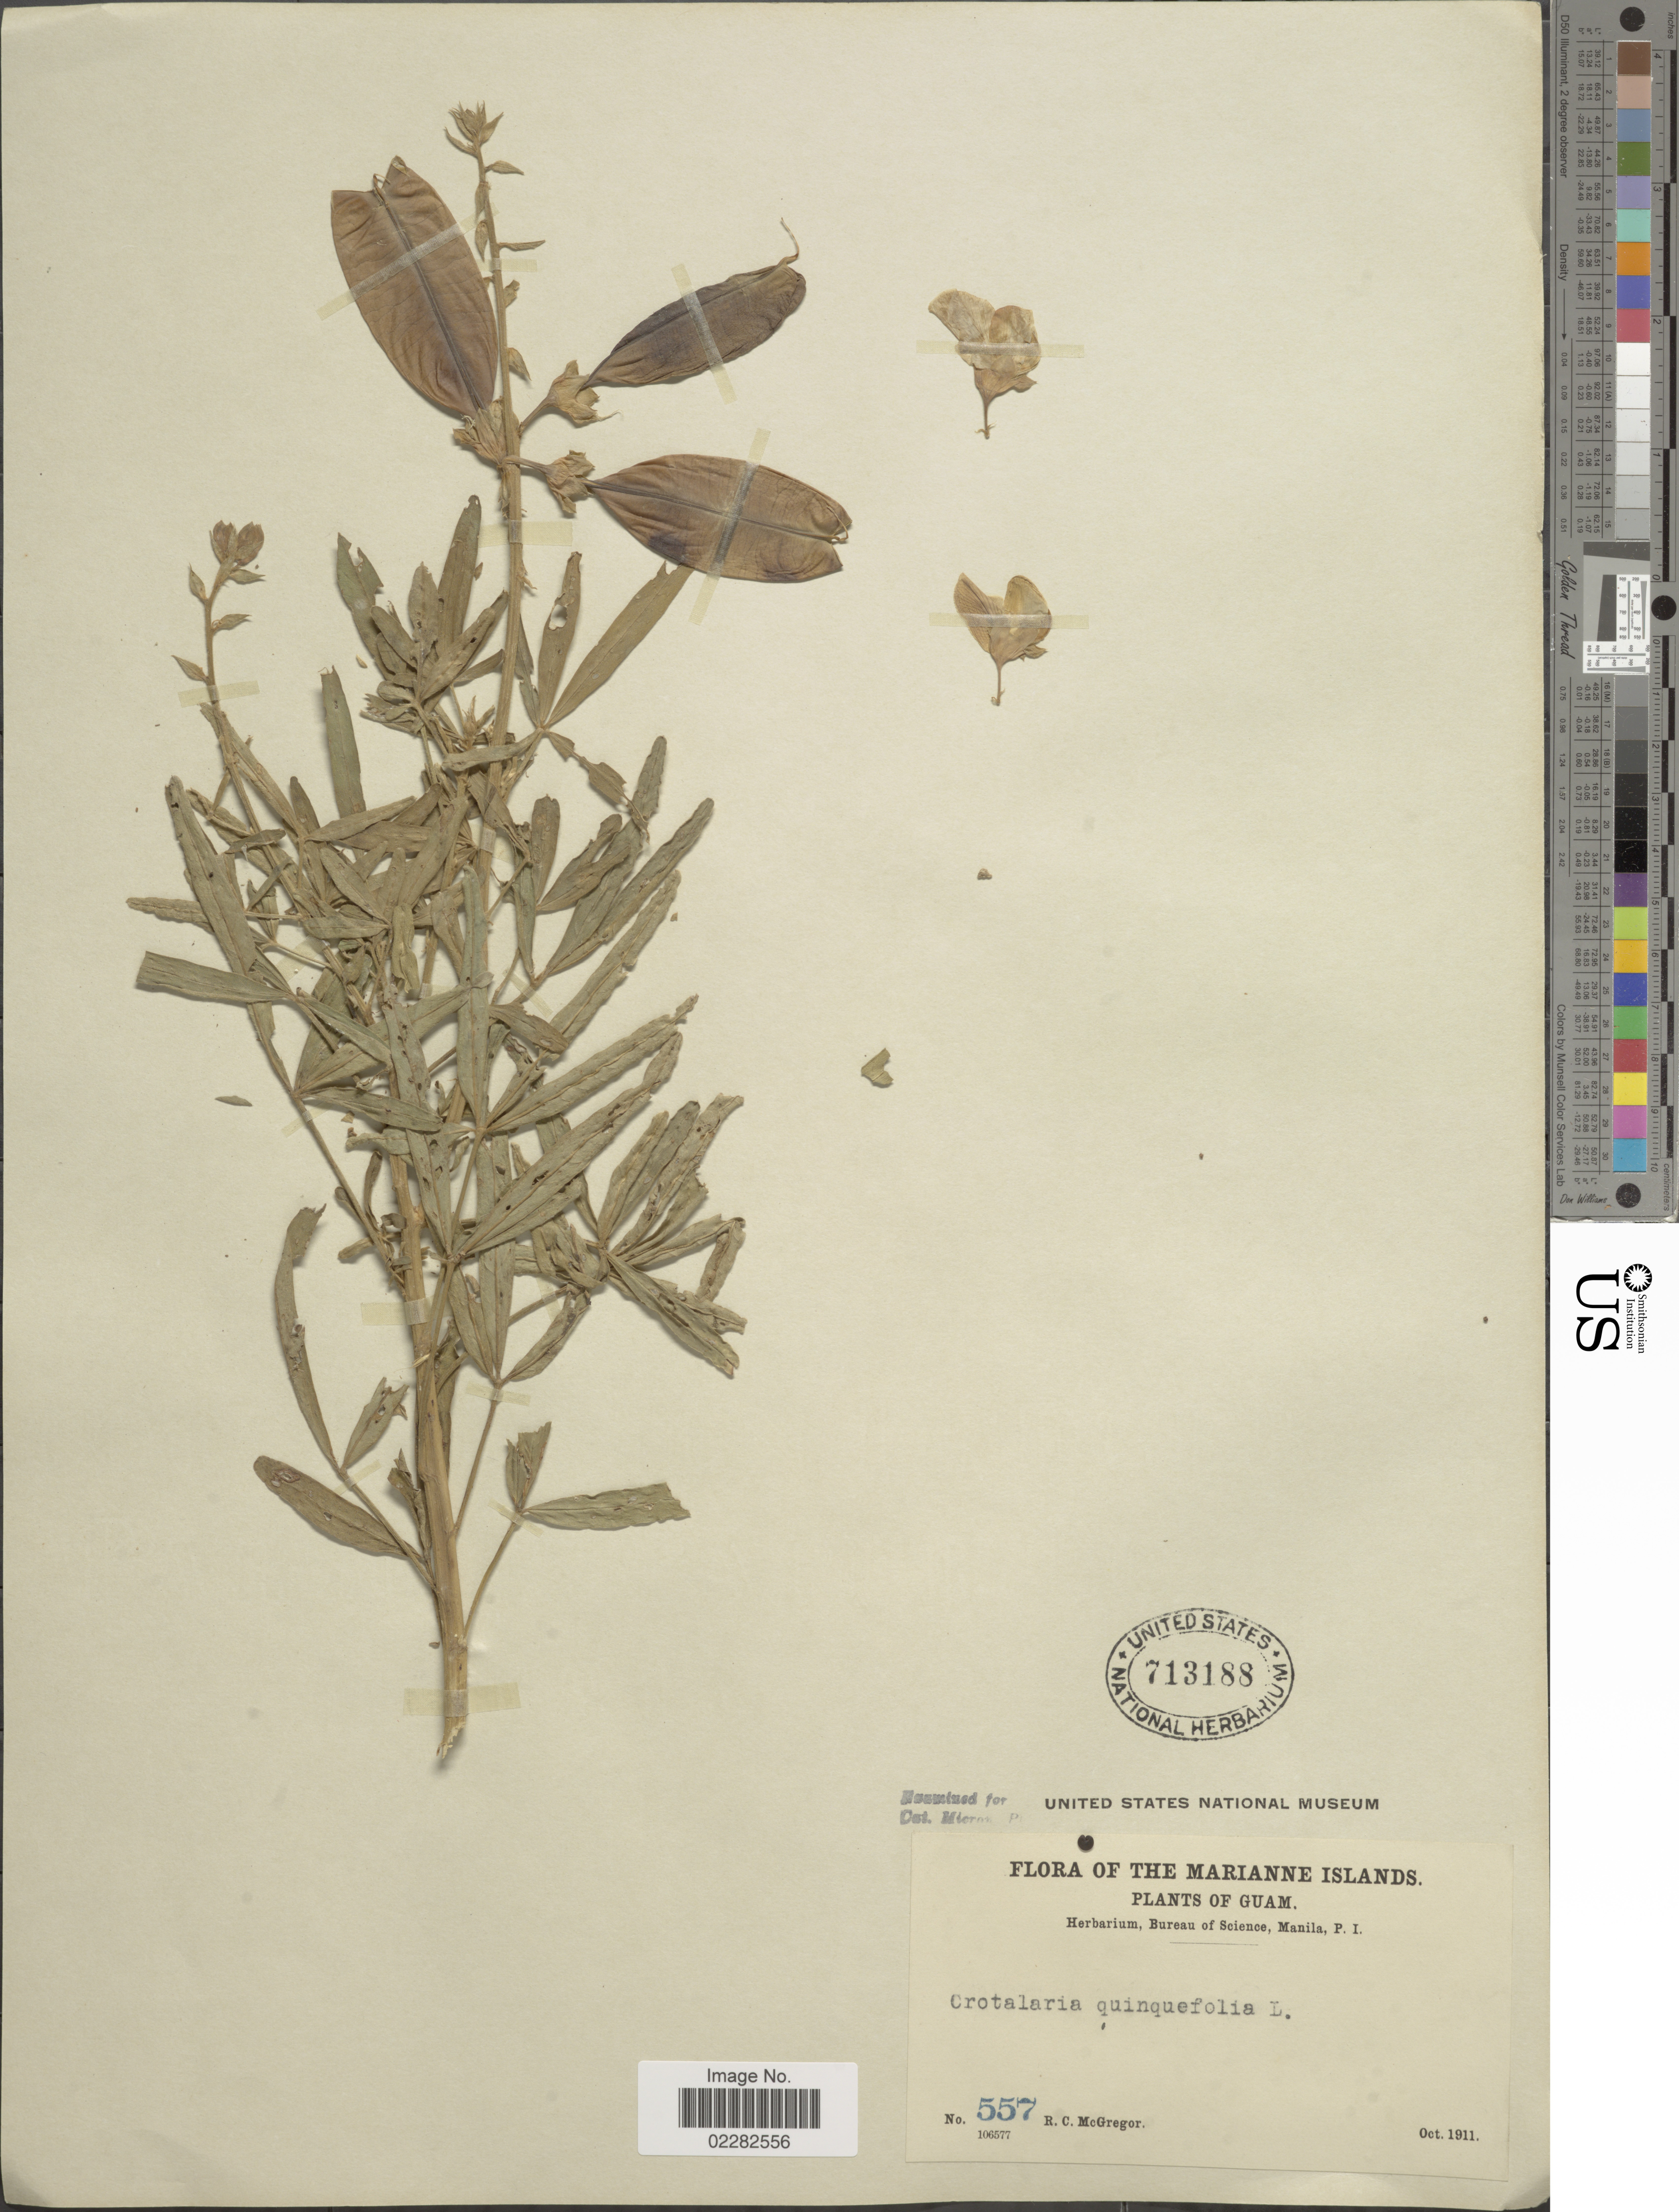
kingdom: Plantae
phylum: Tracheophyta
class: Magnoliopsida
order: Fabales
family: Fabaceae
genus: Crotalaria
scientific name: Crotalaria quinquefolia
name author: L.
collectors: R. C. McGregor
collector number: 557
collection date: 1911-10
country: Guam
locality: Marianne Islands.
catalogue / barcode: US 713188